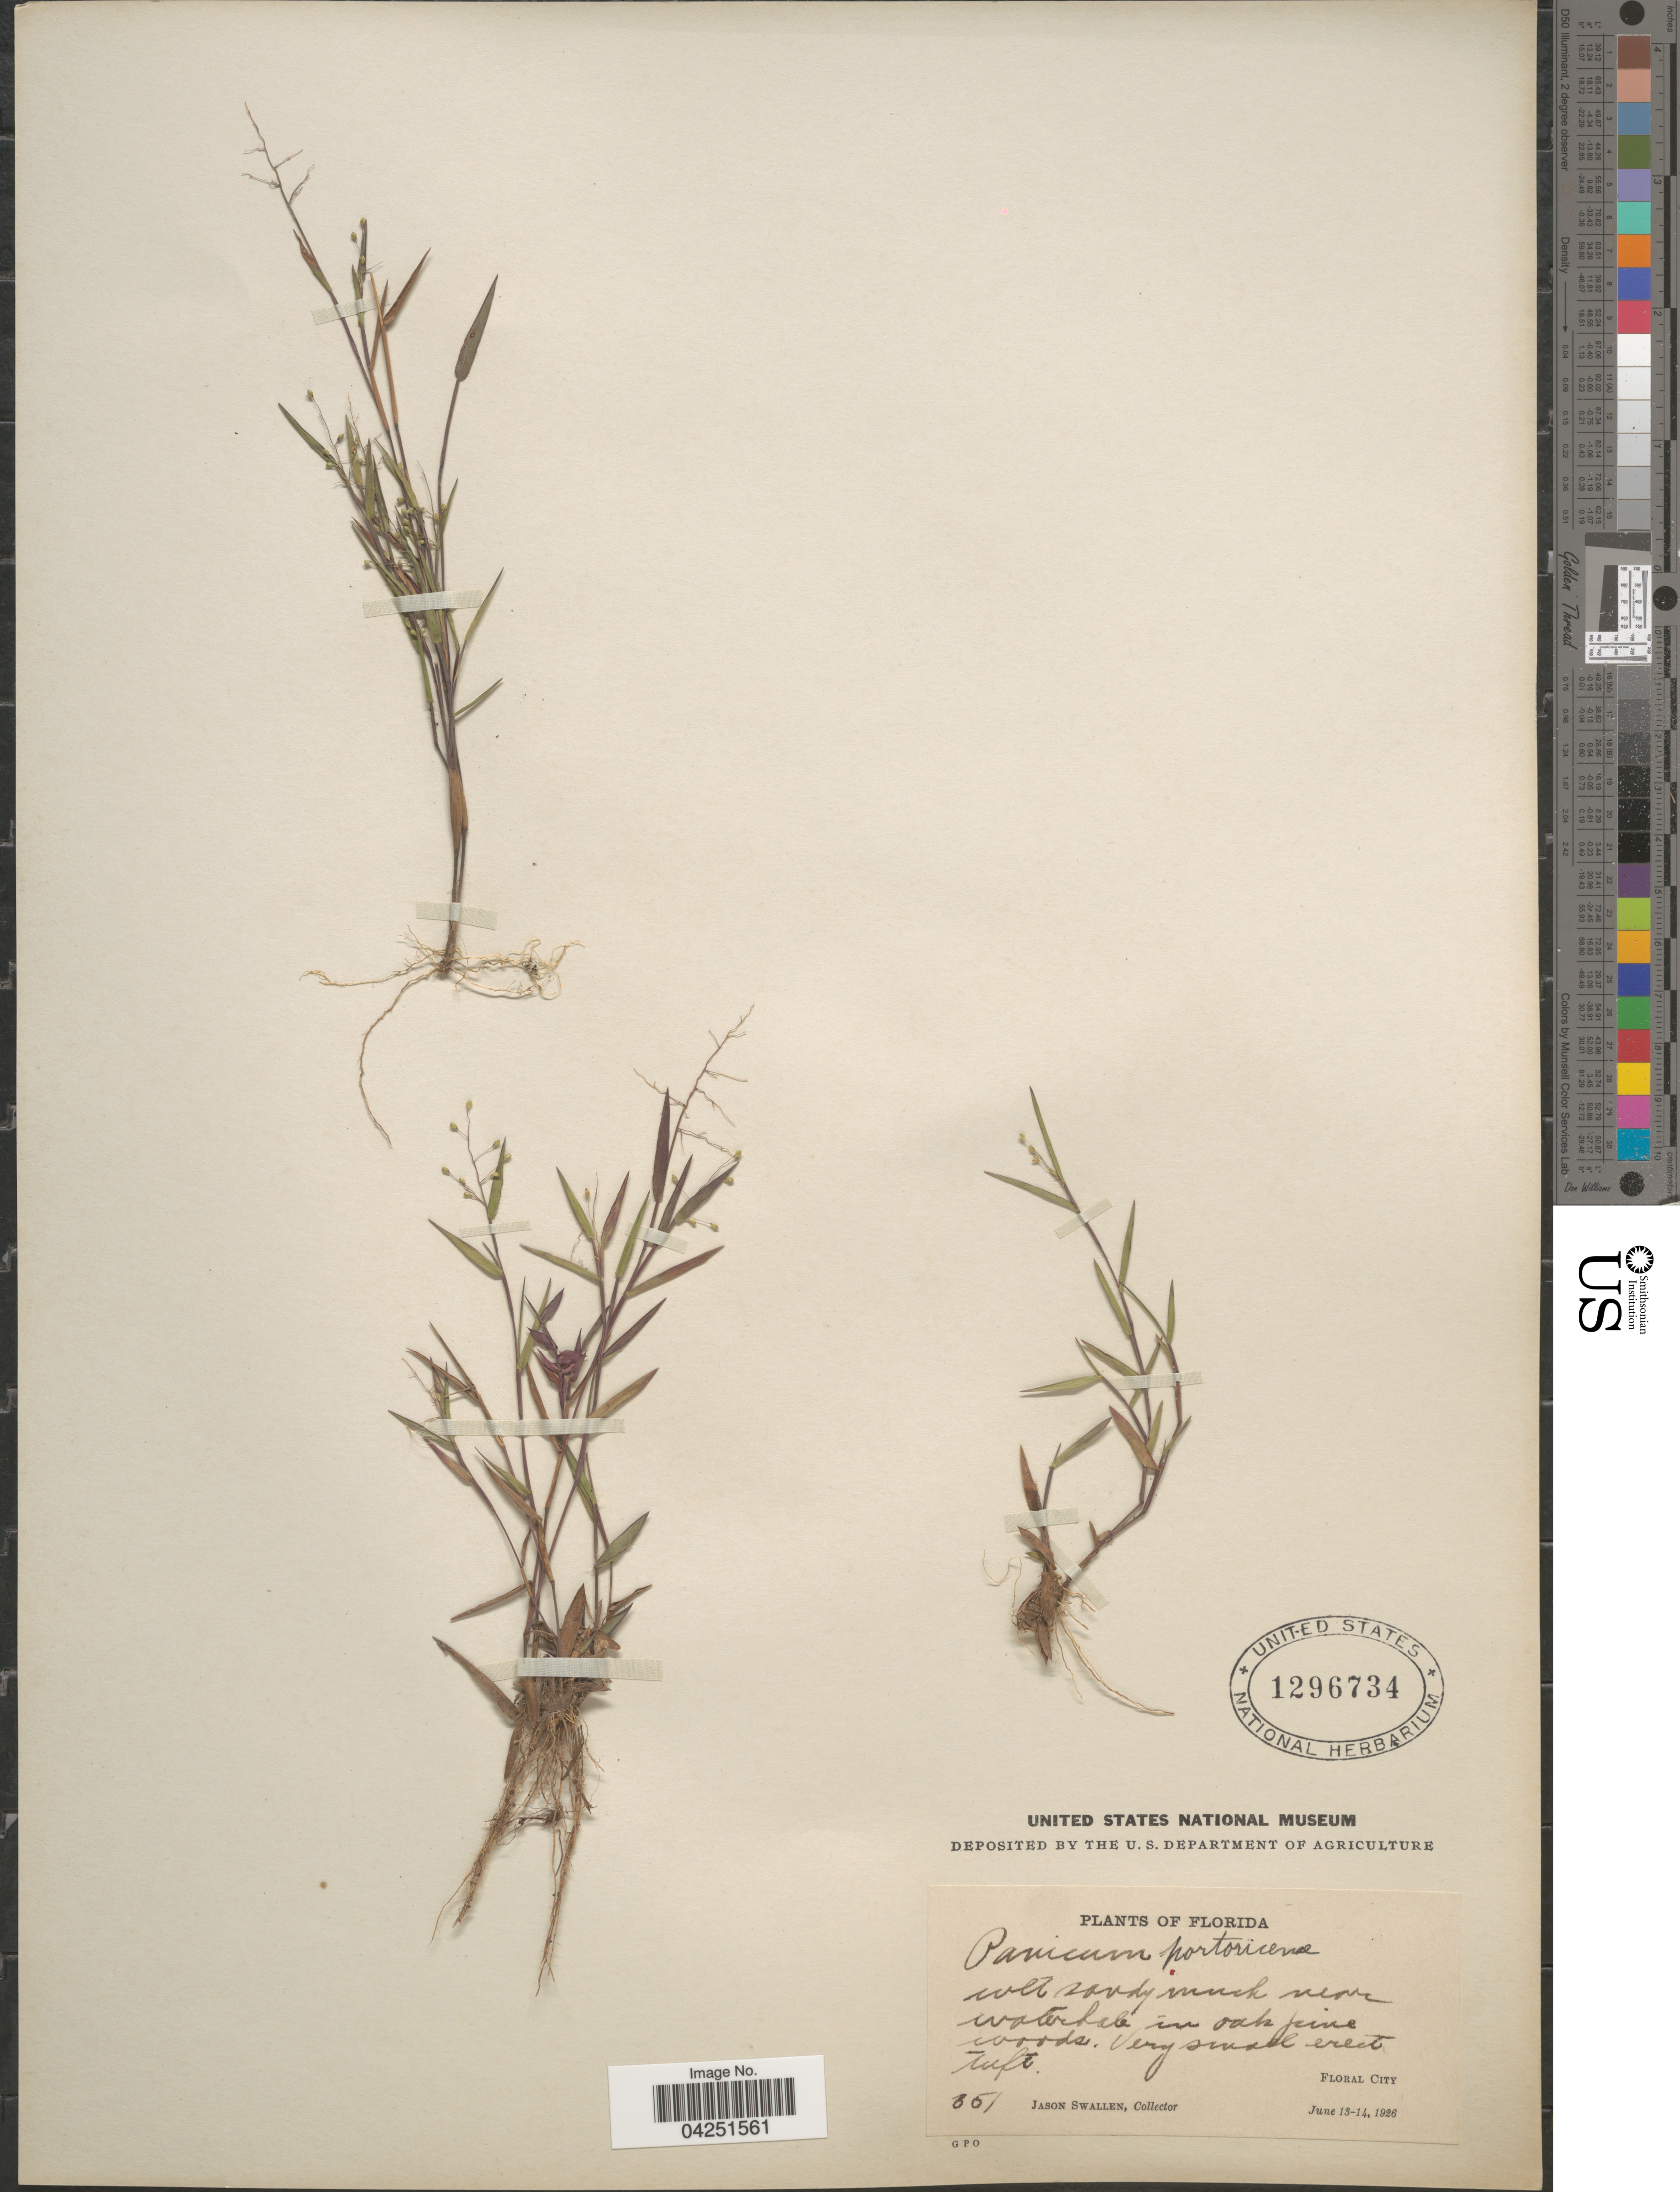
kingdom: Plantae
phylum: Tracheophyta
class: Liliopsida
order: Poales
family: Poaceae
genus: Dichanthelium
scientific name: Dichanthelium acuminatum var. acuminatum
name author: (Sw.) Gould & C.A. Clark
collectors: J. R. Swallen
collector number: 351*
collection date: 1926-06-13/1926-06-14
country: United States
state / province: Florida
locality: Floral City.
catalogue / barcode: US 1296734